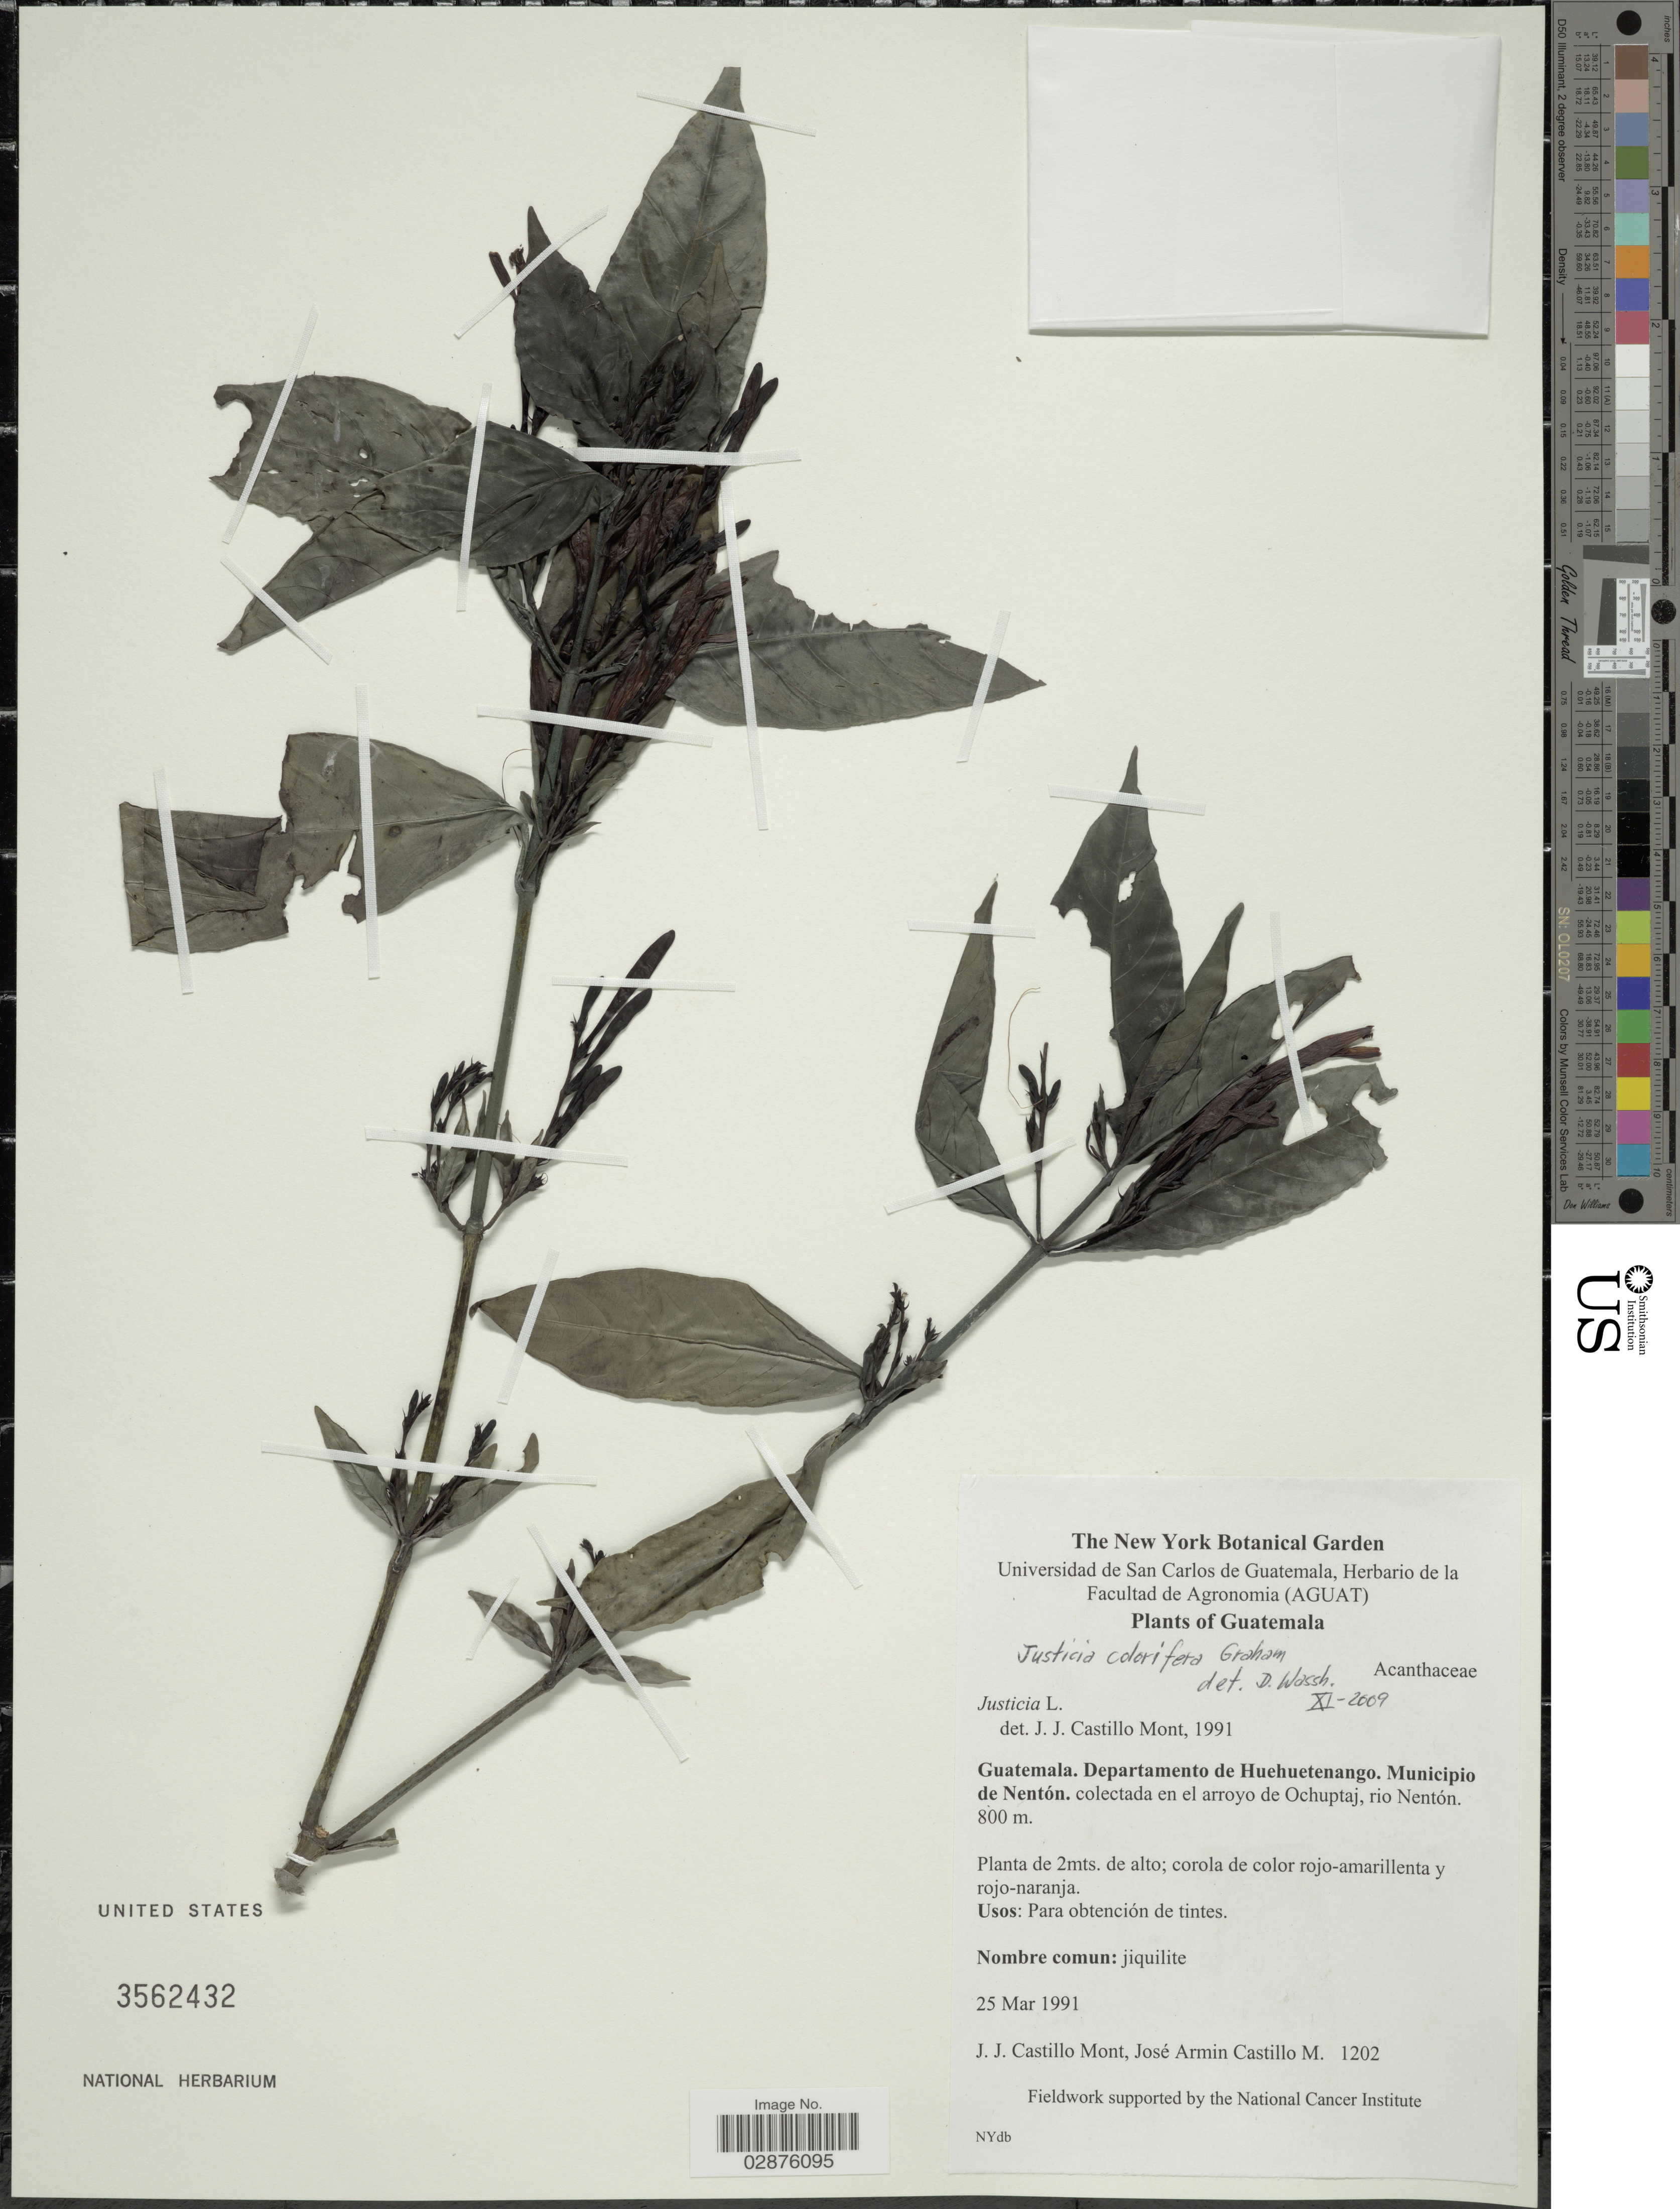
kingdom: Plantae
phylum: Tracheophyta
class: Magnoliopsida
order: Lamiales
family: Acanthaceae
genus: Justicia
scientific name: Justicia colorifera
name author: V.A.W. Graham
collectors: J. Castillo & J. Castillo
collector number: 1202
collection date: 1991-03-25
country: Guatemala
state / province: Huehuetenango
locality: Departamento de Huehuetenango, Municipio de Nentón, colectada en el arroyo de Ochuptaj, rio Nentón.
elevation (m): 800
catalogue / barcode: US 3562432